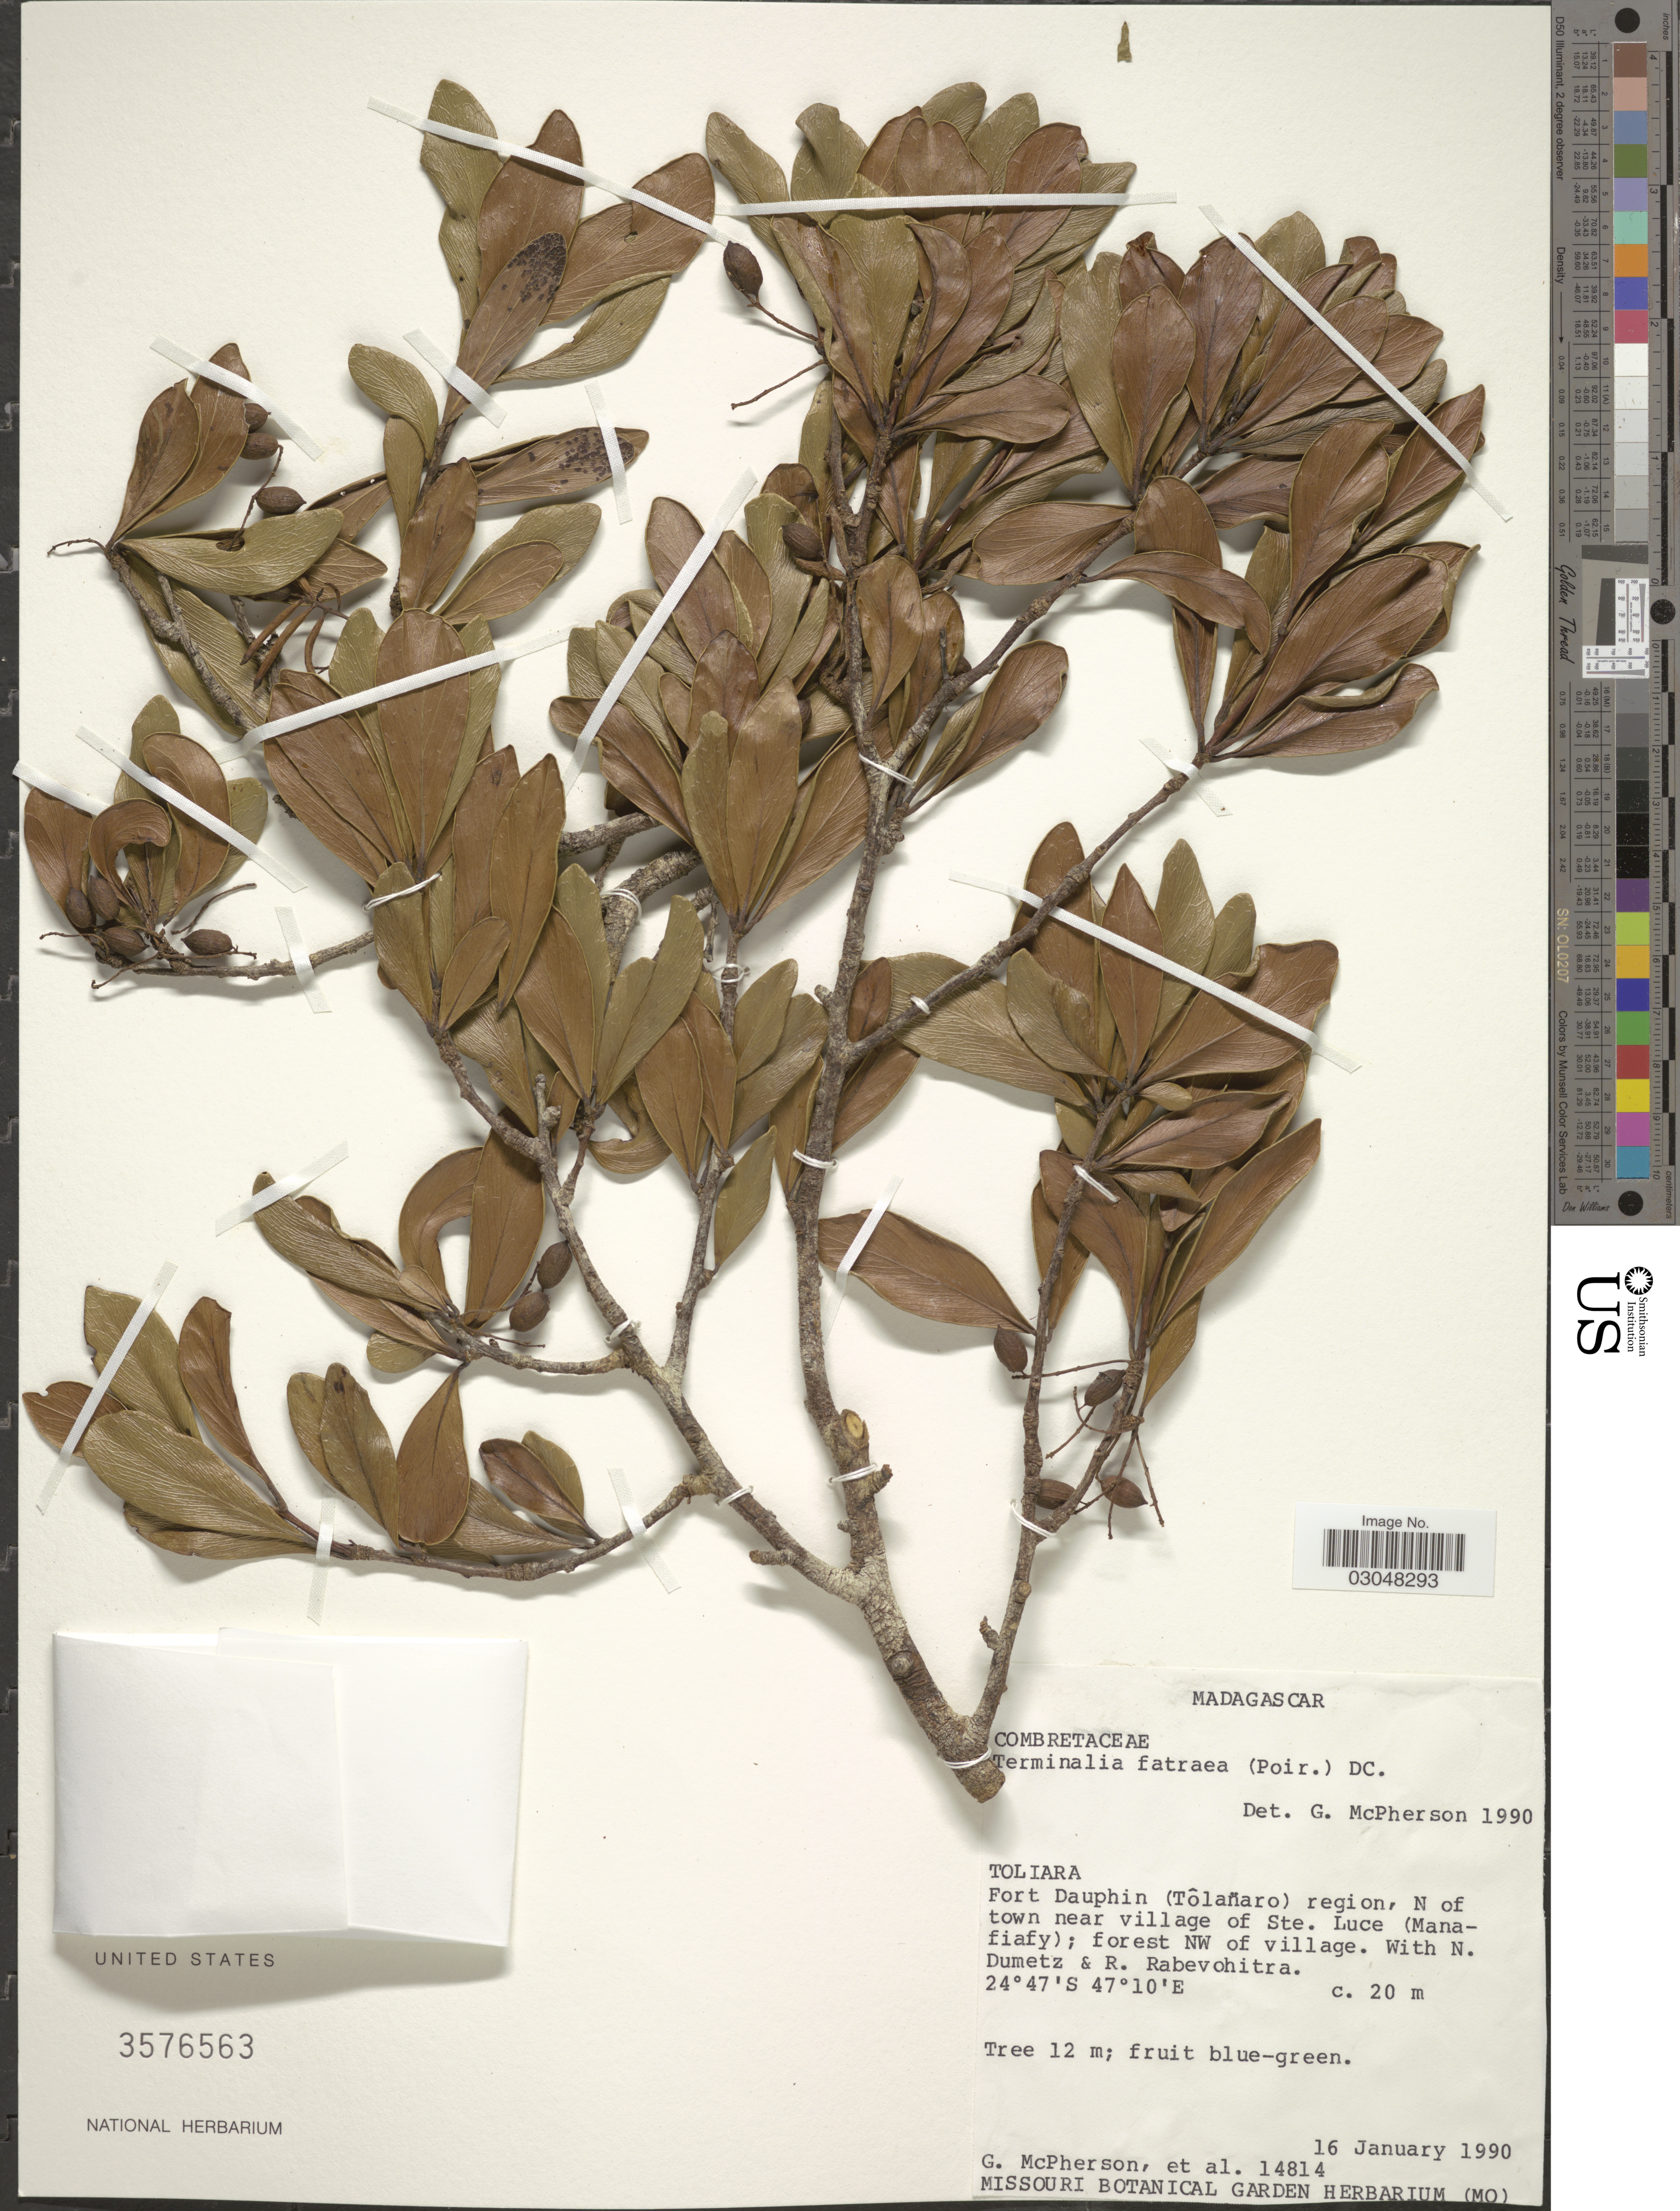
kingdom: Plantae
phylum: Tracheophyta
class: Magnoliopsida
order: Myrtales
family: Combretaceae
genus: Terminalia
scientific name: Terminalia fatraea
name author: (Poir.) DC.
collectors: G. McPherson, N. Dumetz & R. Rabevohitra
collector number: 14814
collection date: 1990-01-16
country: Madagascar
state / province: Anosy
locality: Fort Dauphin (Tôlanaro) region, N of town near village of Ste. Luce (Manafiafy); forest NW of village.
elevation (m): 20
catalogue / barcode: US 3576563